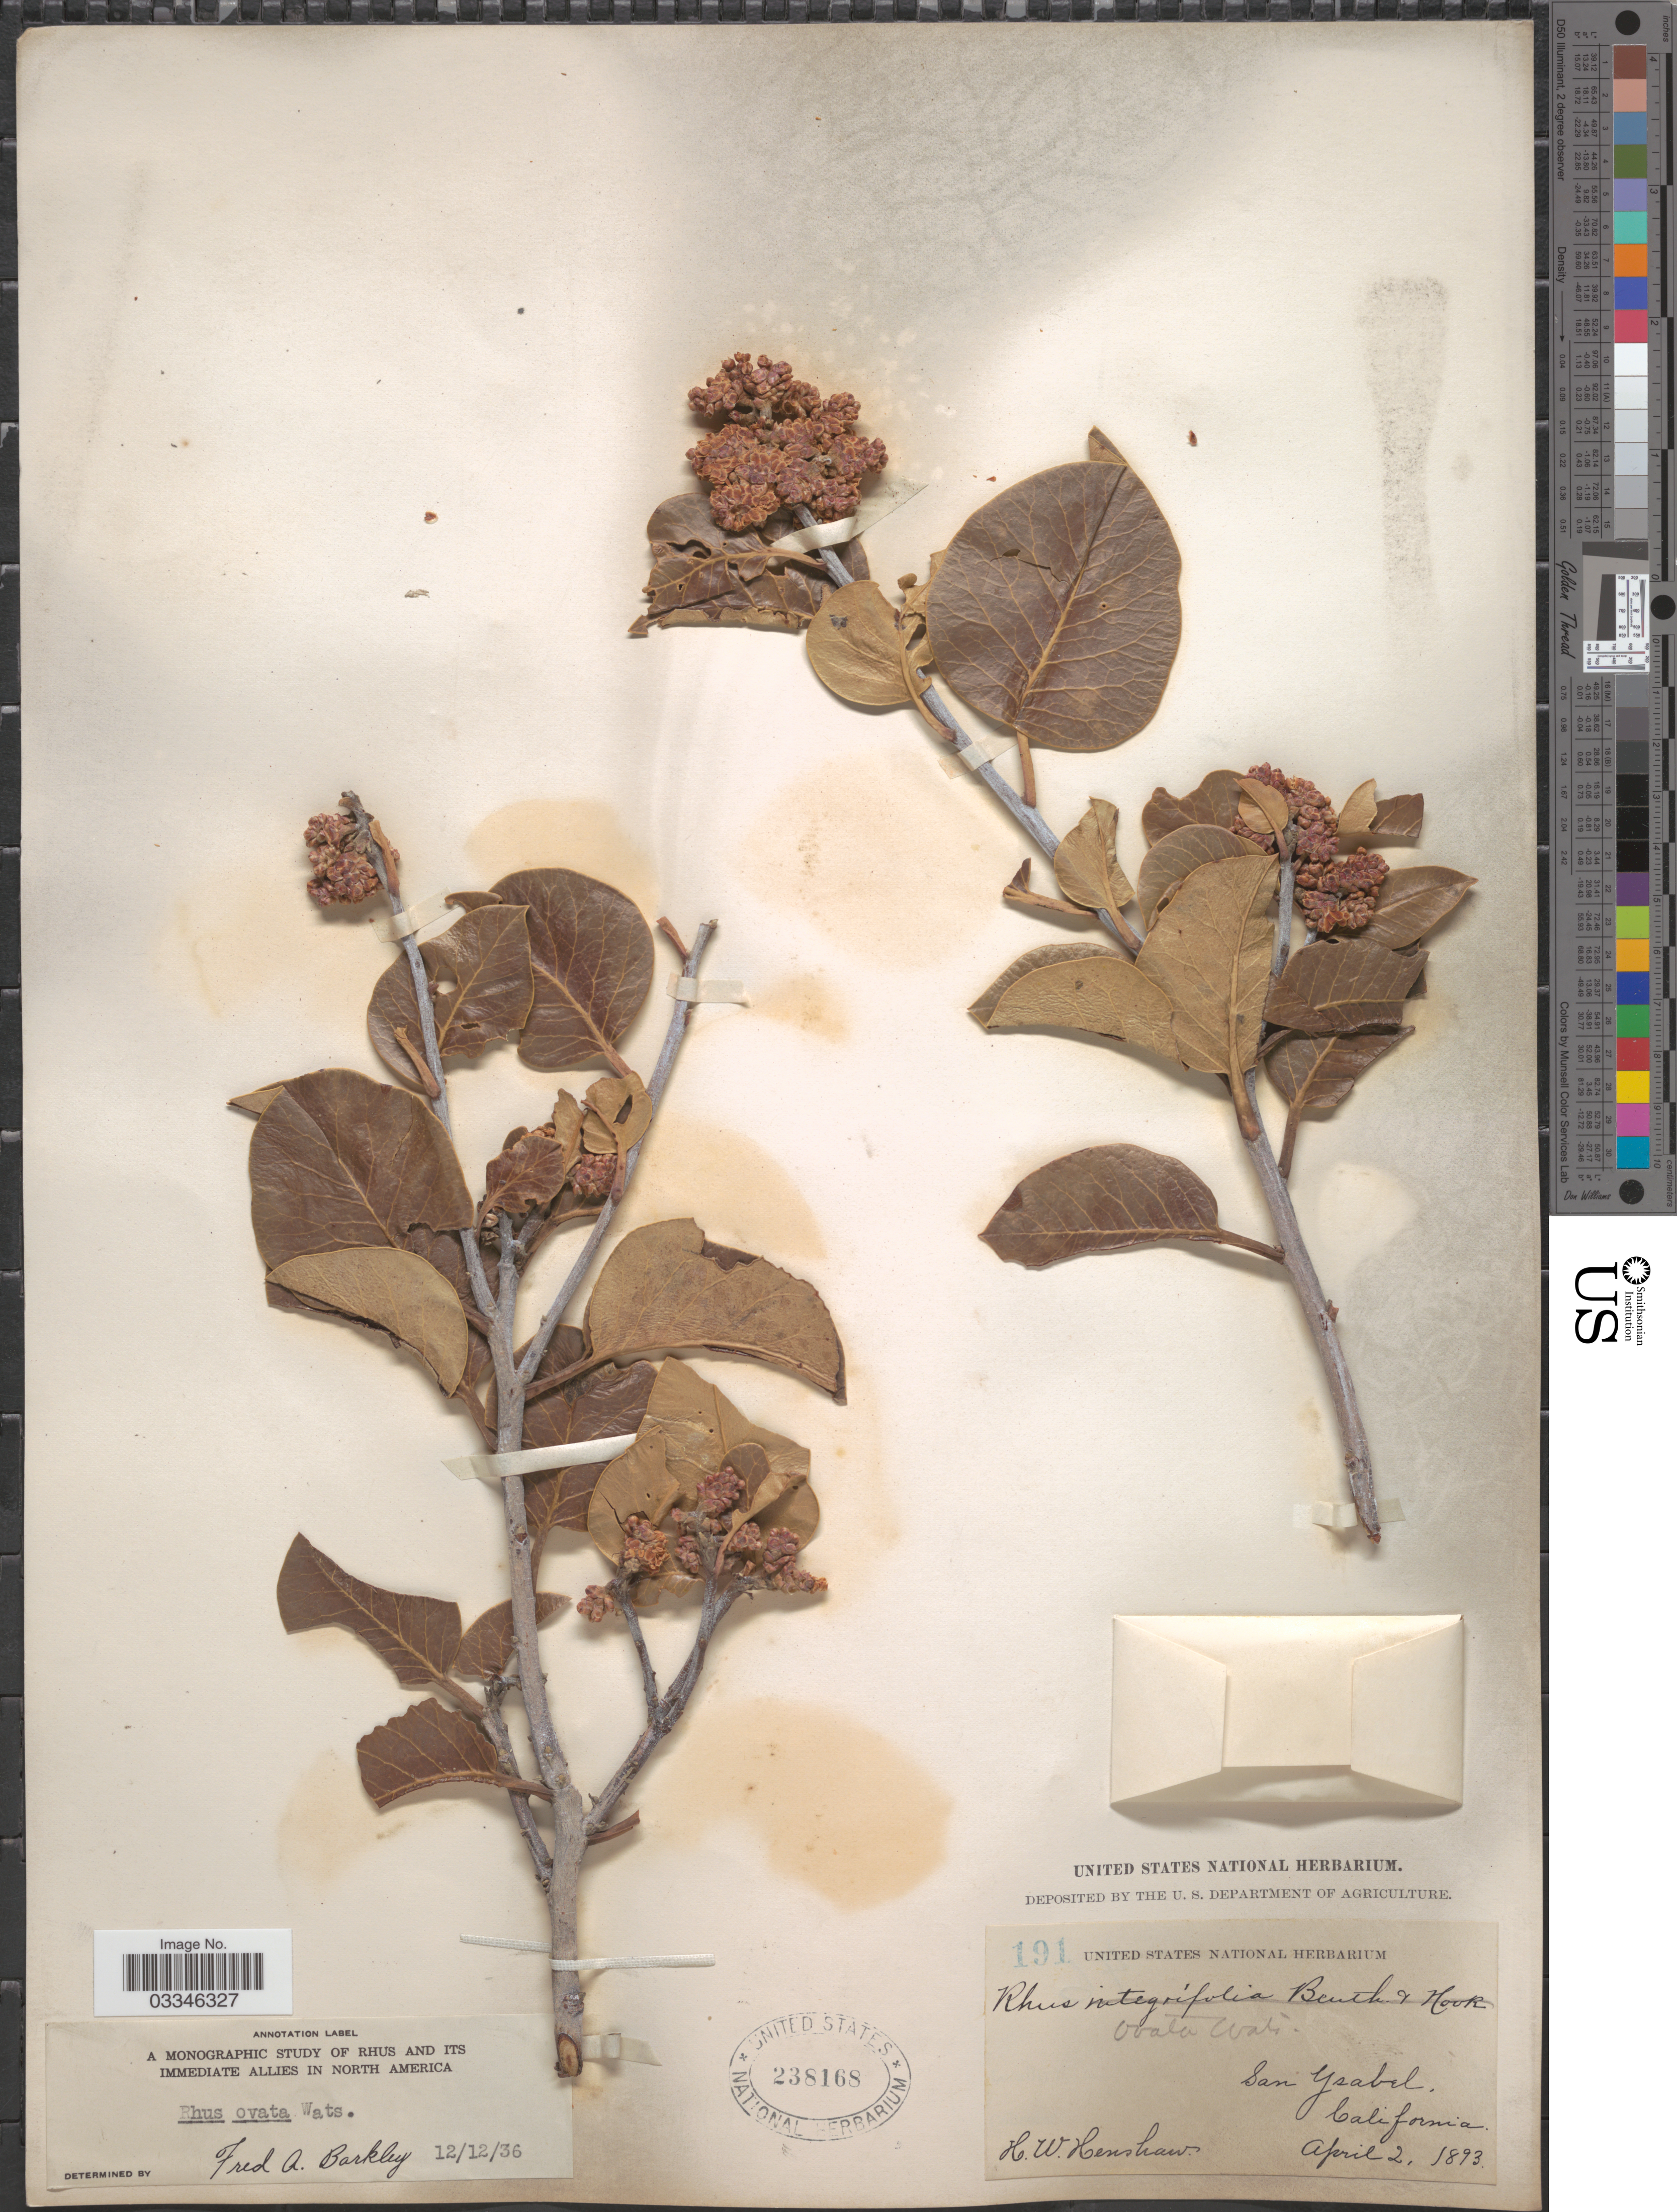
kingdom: Plantae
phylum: Tracheophyta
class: Magnoliopsida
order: Sapindales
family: Anacardiaceae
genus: Rhus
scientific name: Rhus ovata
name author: S. Watson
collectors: H. Henshaw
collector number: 191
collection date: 1893-04-02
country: United States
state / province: California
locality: San Ysabel.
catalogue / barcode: US 238168